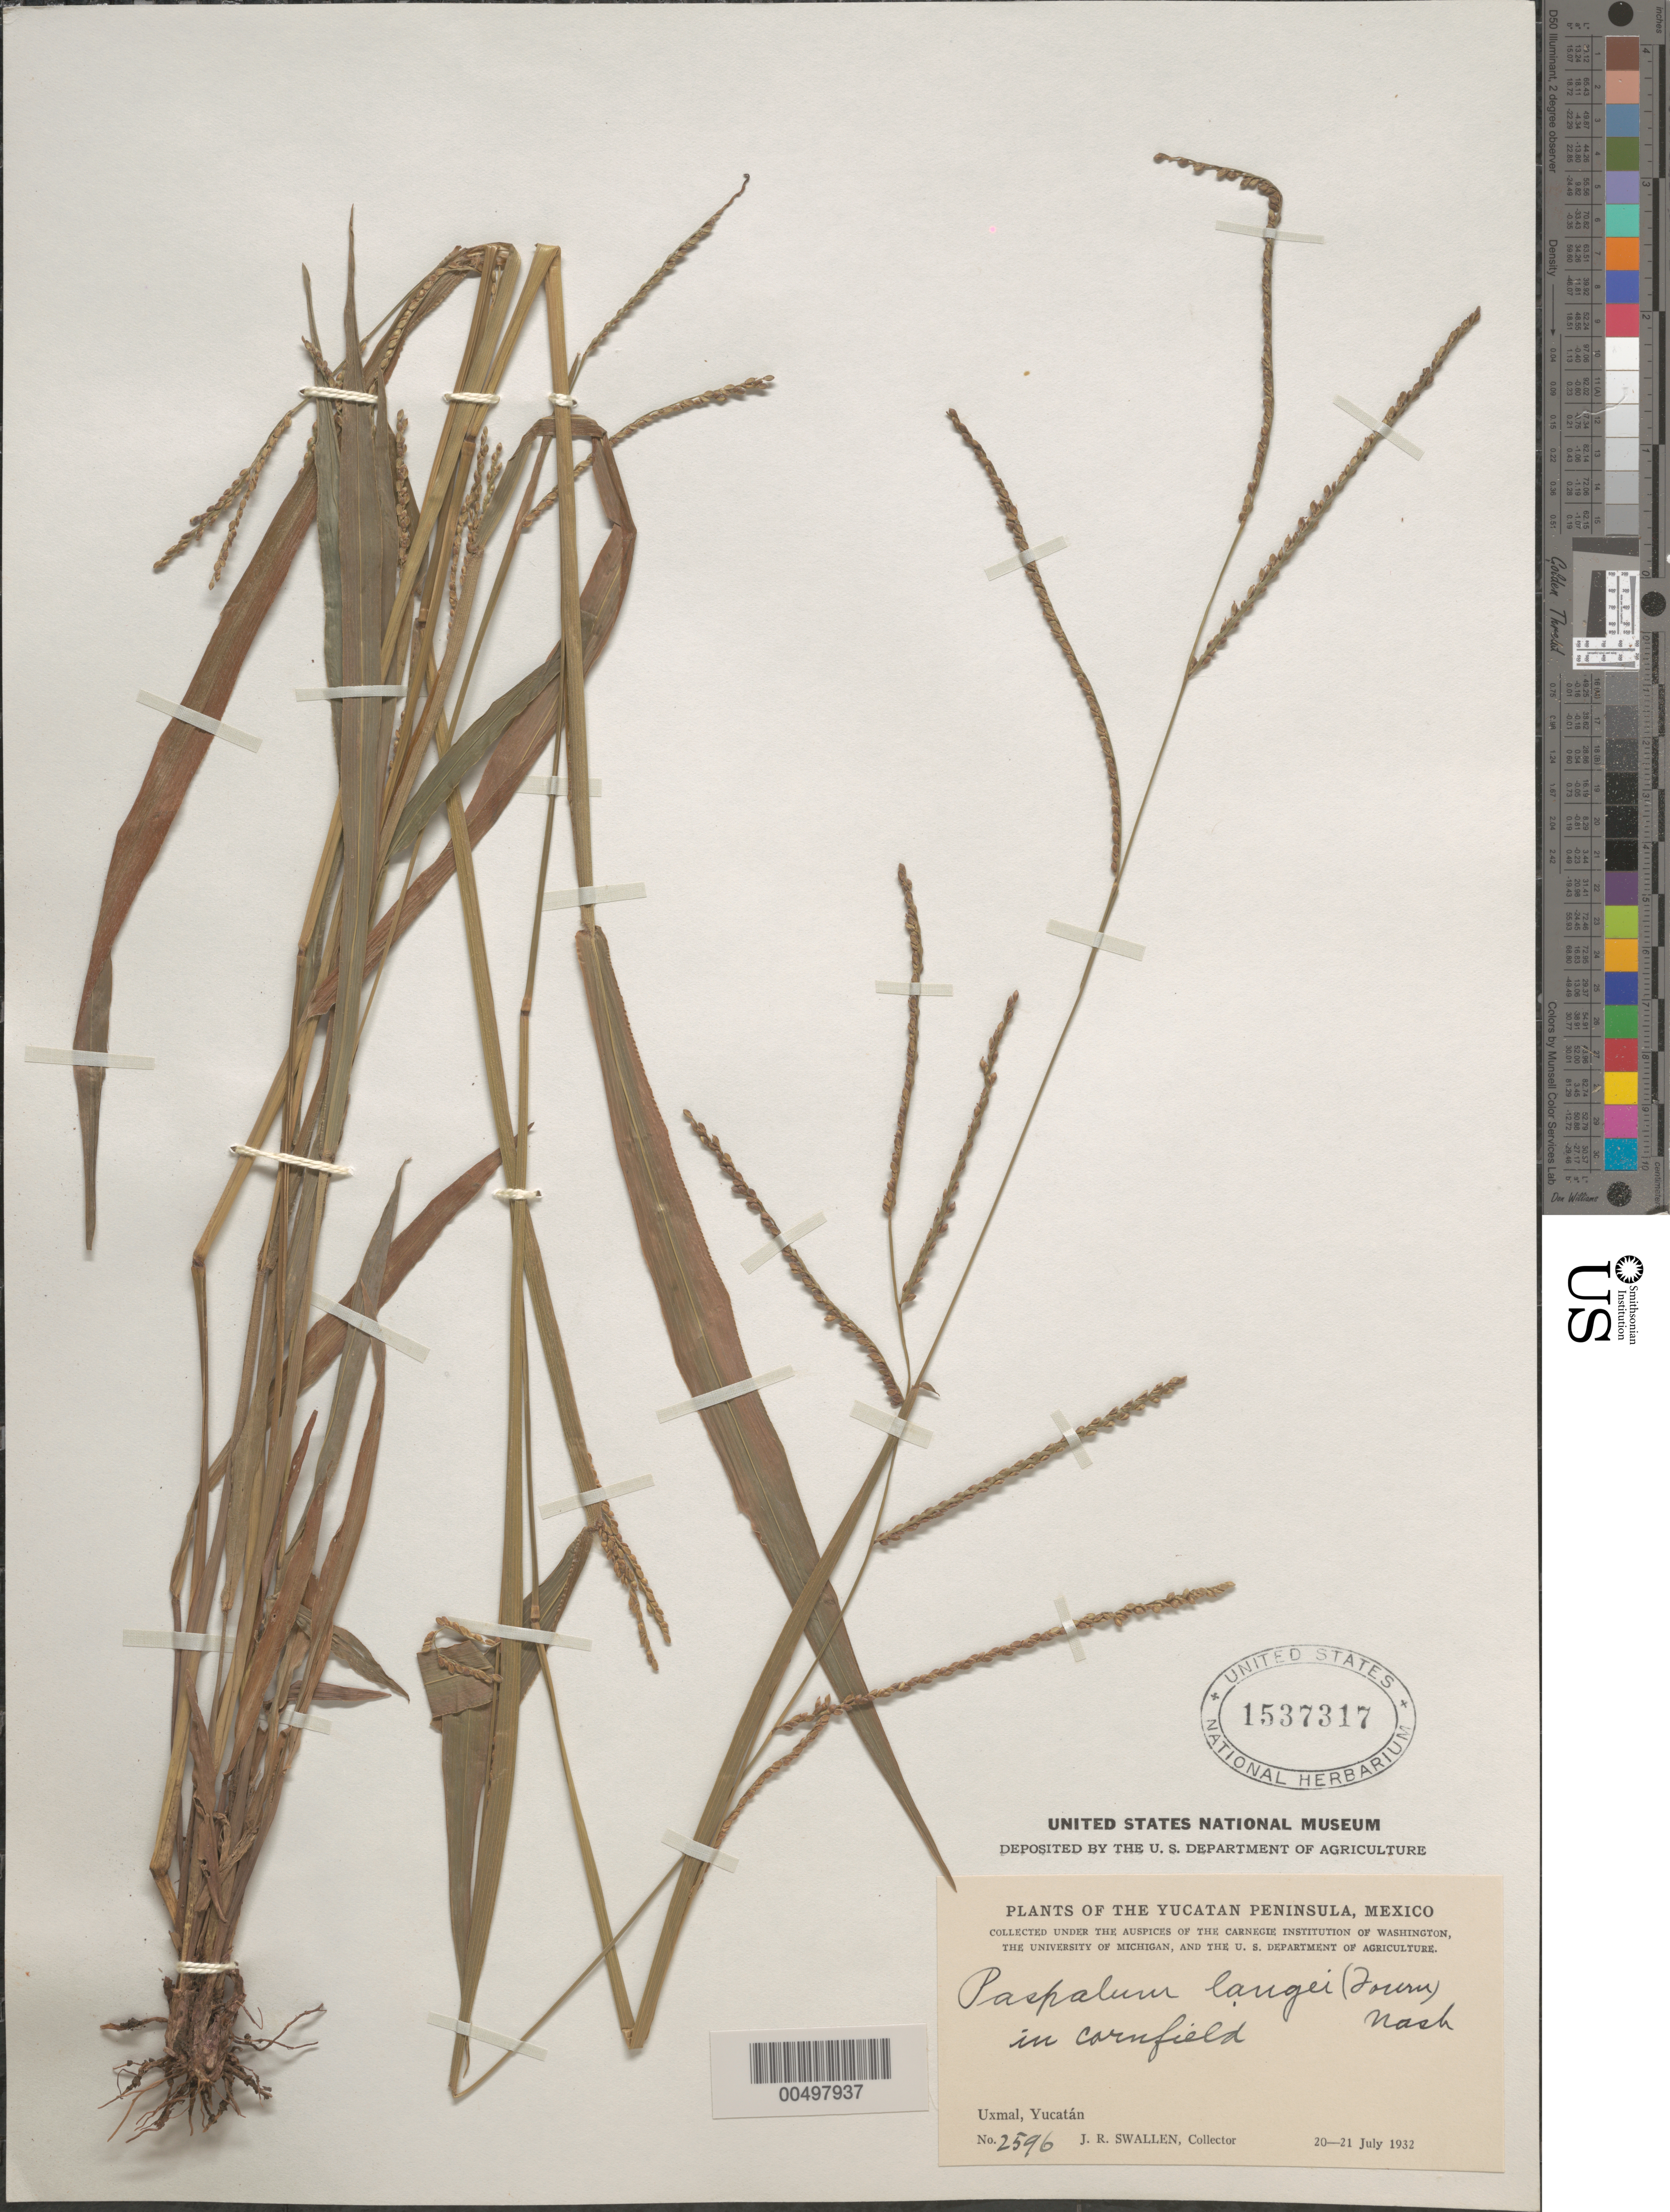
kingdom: Plantae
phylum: Tracheophyta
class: Liliopsida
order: Poales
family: Poaceae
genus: Paspalum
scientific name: Paspalum langei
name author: (E. Fourn.) Nash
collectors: J. R. Swallen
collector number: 2596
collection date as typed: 20 Jul 1932 to 21 Jul 1932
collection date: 1932-07-20/1932-07-21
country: Mexico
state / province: Yucatan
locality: Yucatan Peninsula, Uxmal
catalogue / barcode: US 1537317